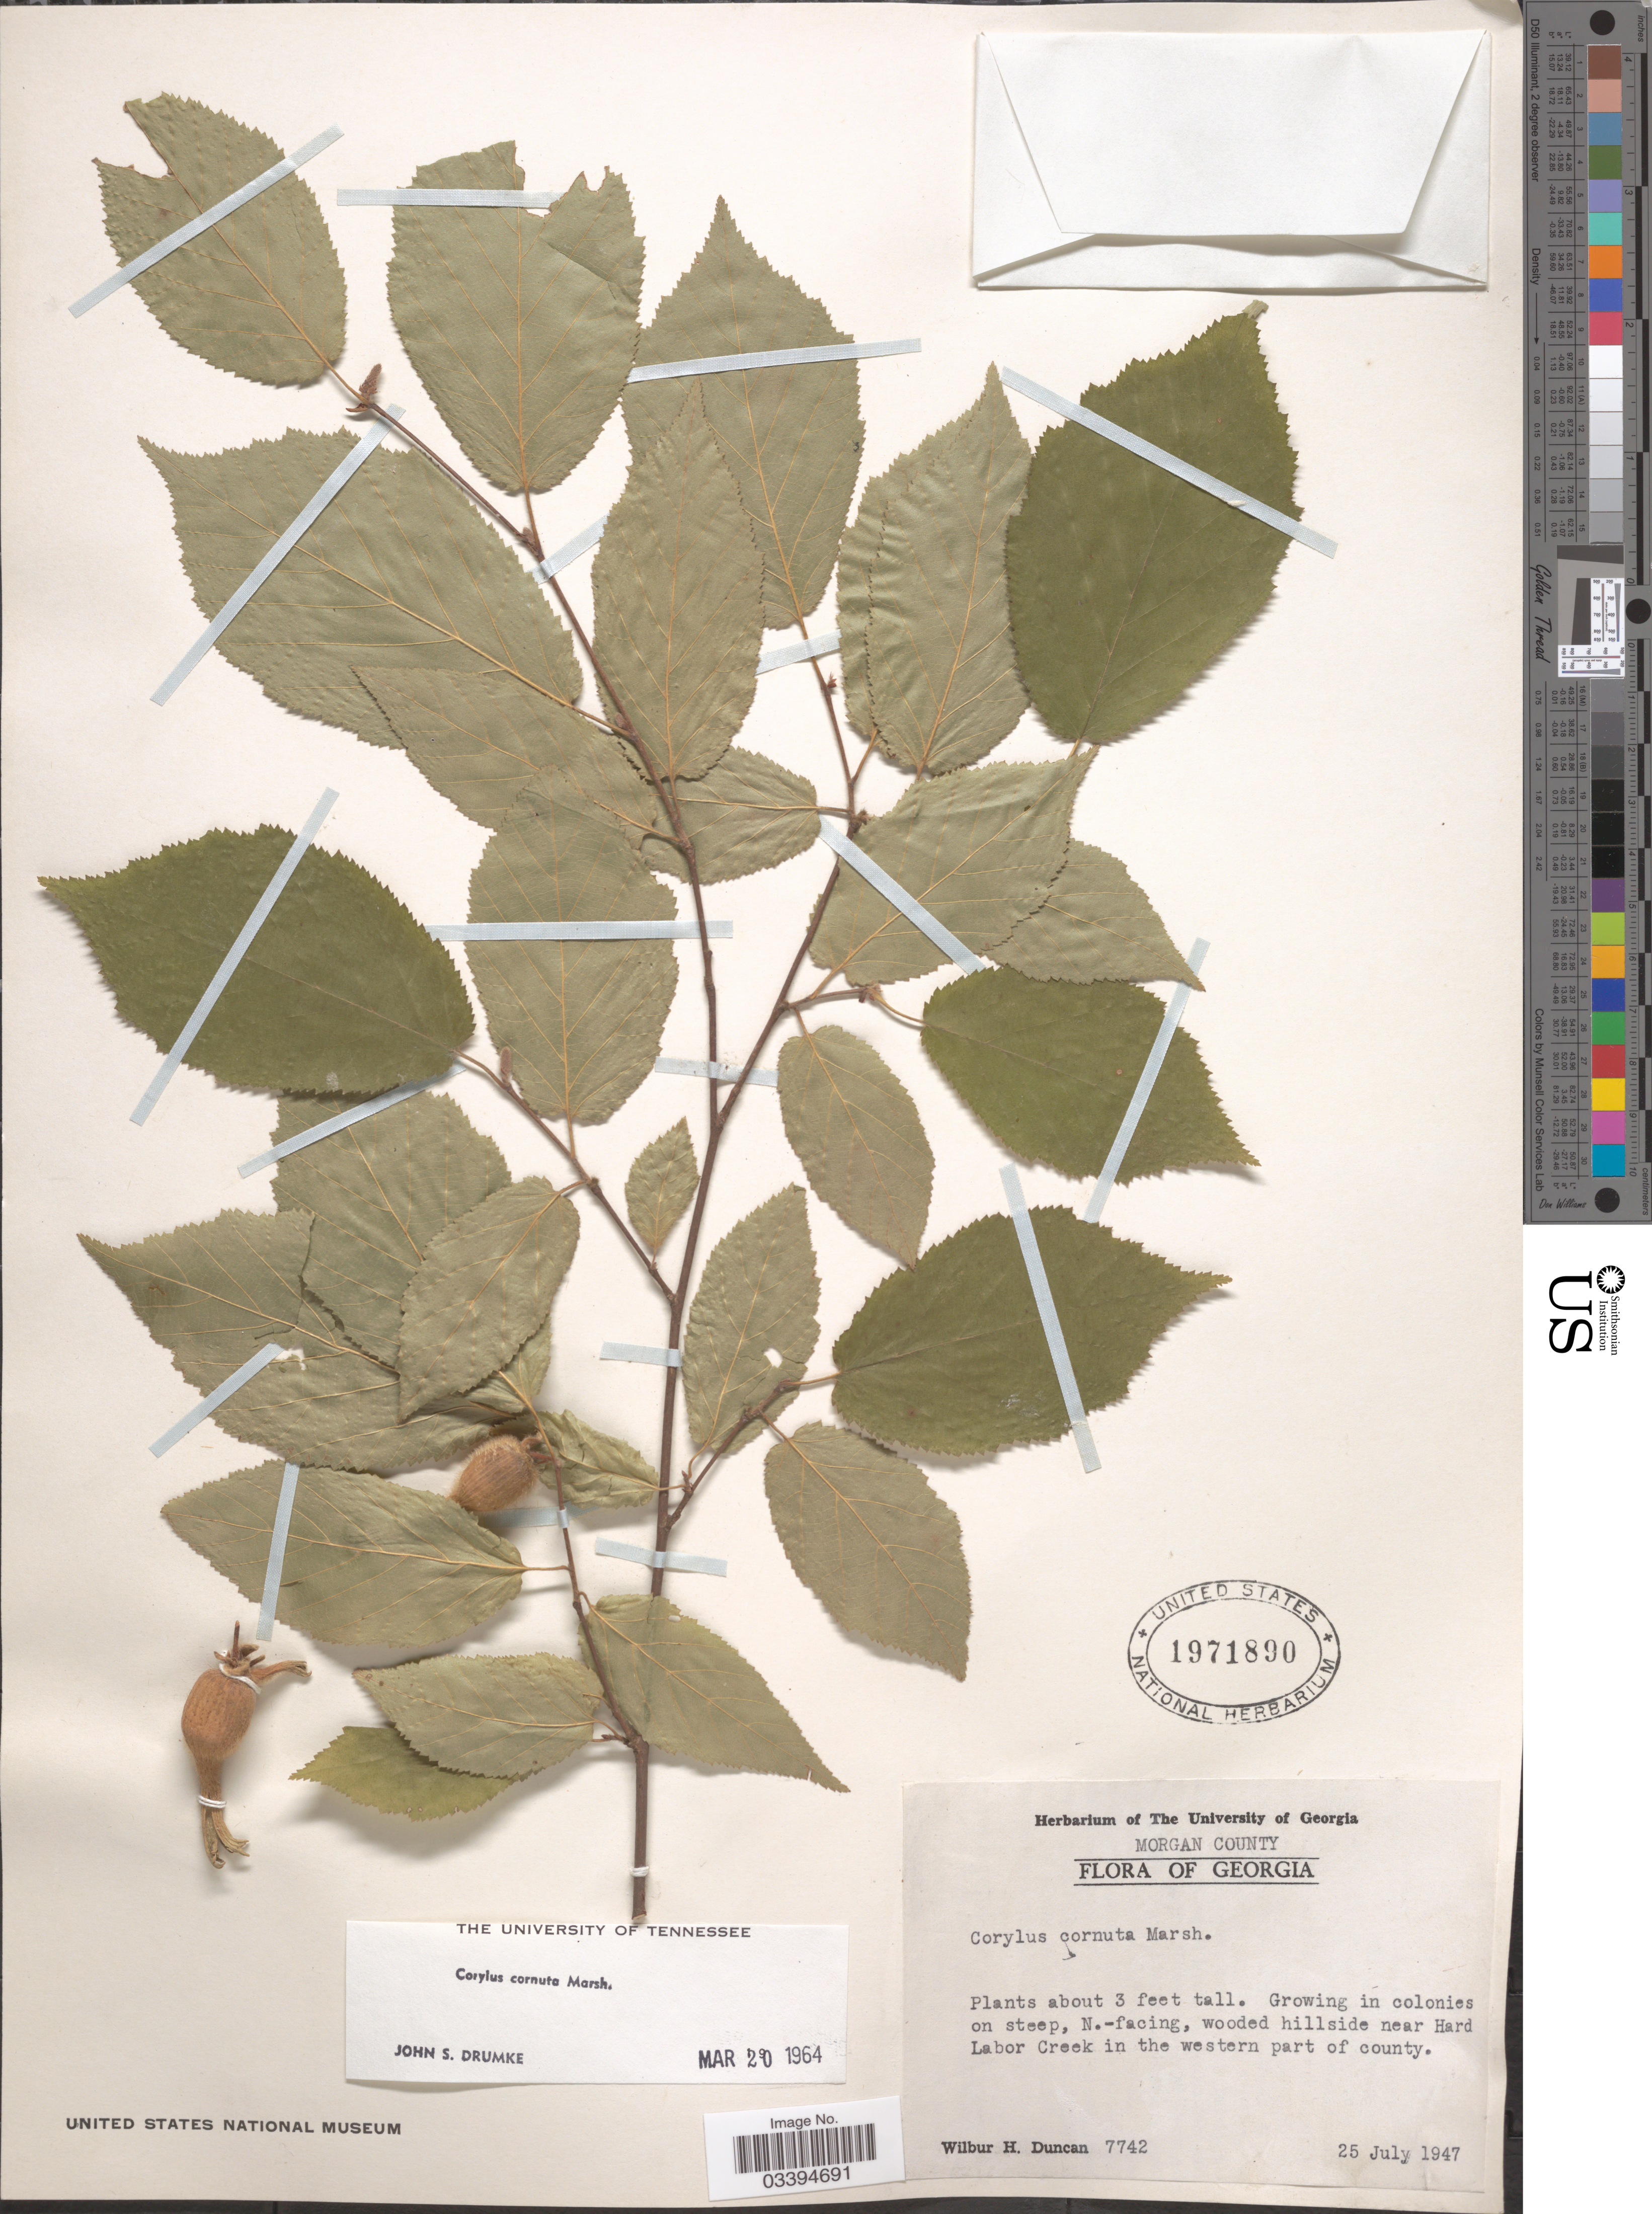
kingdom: Plantae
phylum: Tracheophyta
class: Magnoliopsida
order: Fagales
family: Betulaceae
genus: Corylus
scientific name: Corylus cornuta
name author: Marshall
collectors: W. H. Duncan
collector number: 7742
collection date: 1947-07-25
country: United States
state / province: Georgia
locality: Morgan County, N.-facing, wooded hillside near Hard Labor Creek in the western part of county.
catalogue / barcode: US 1971890